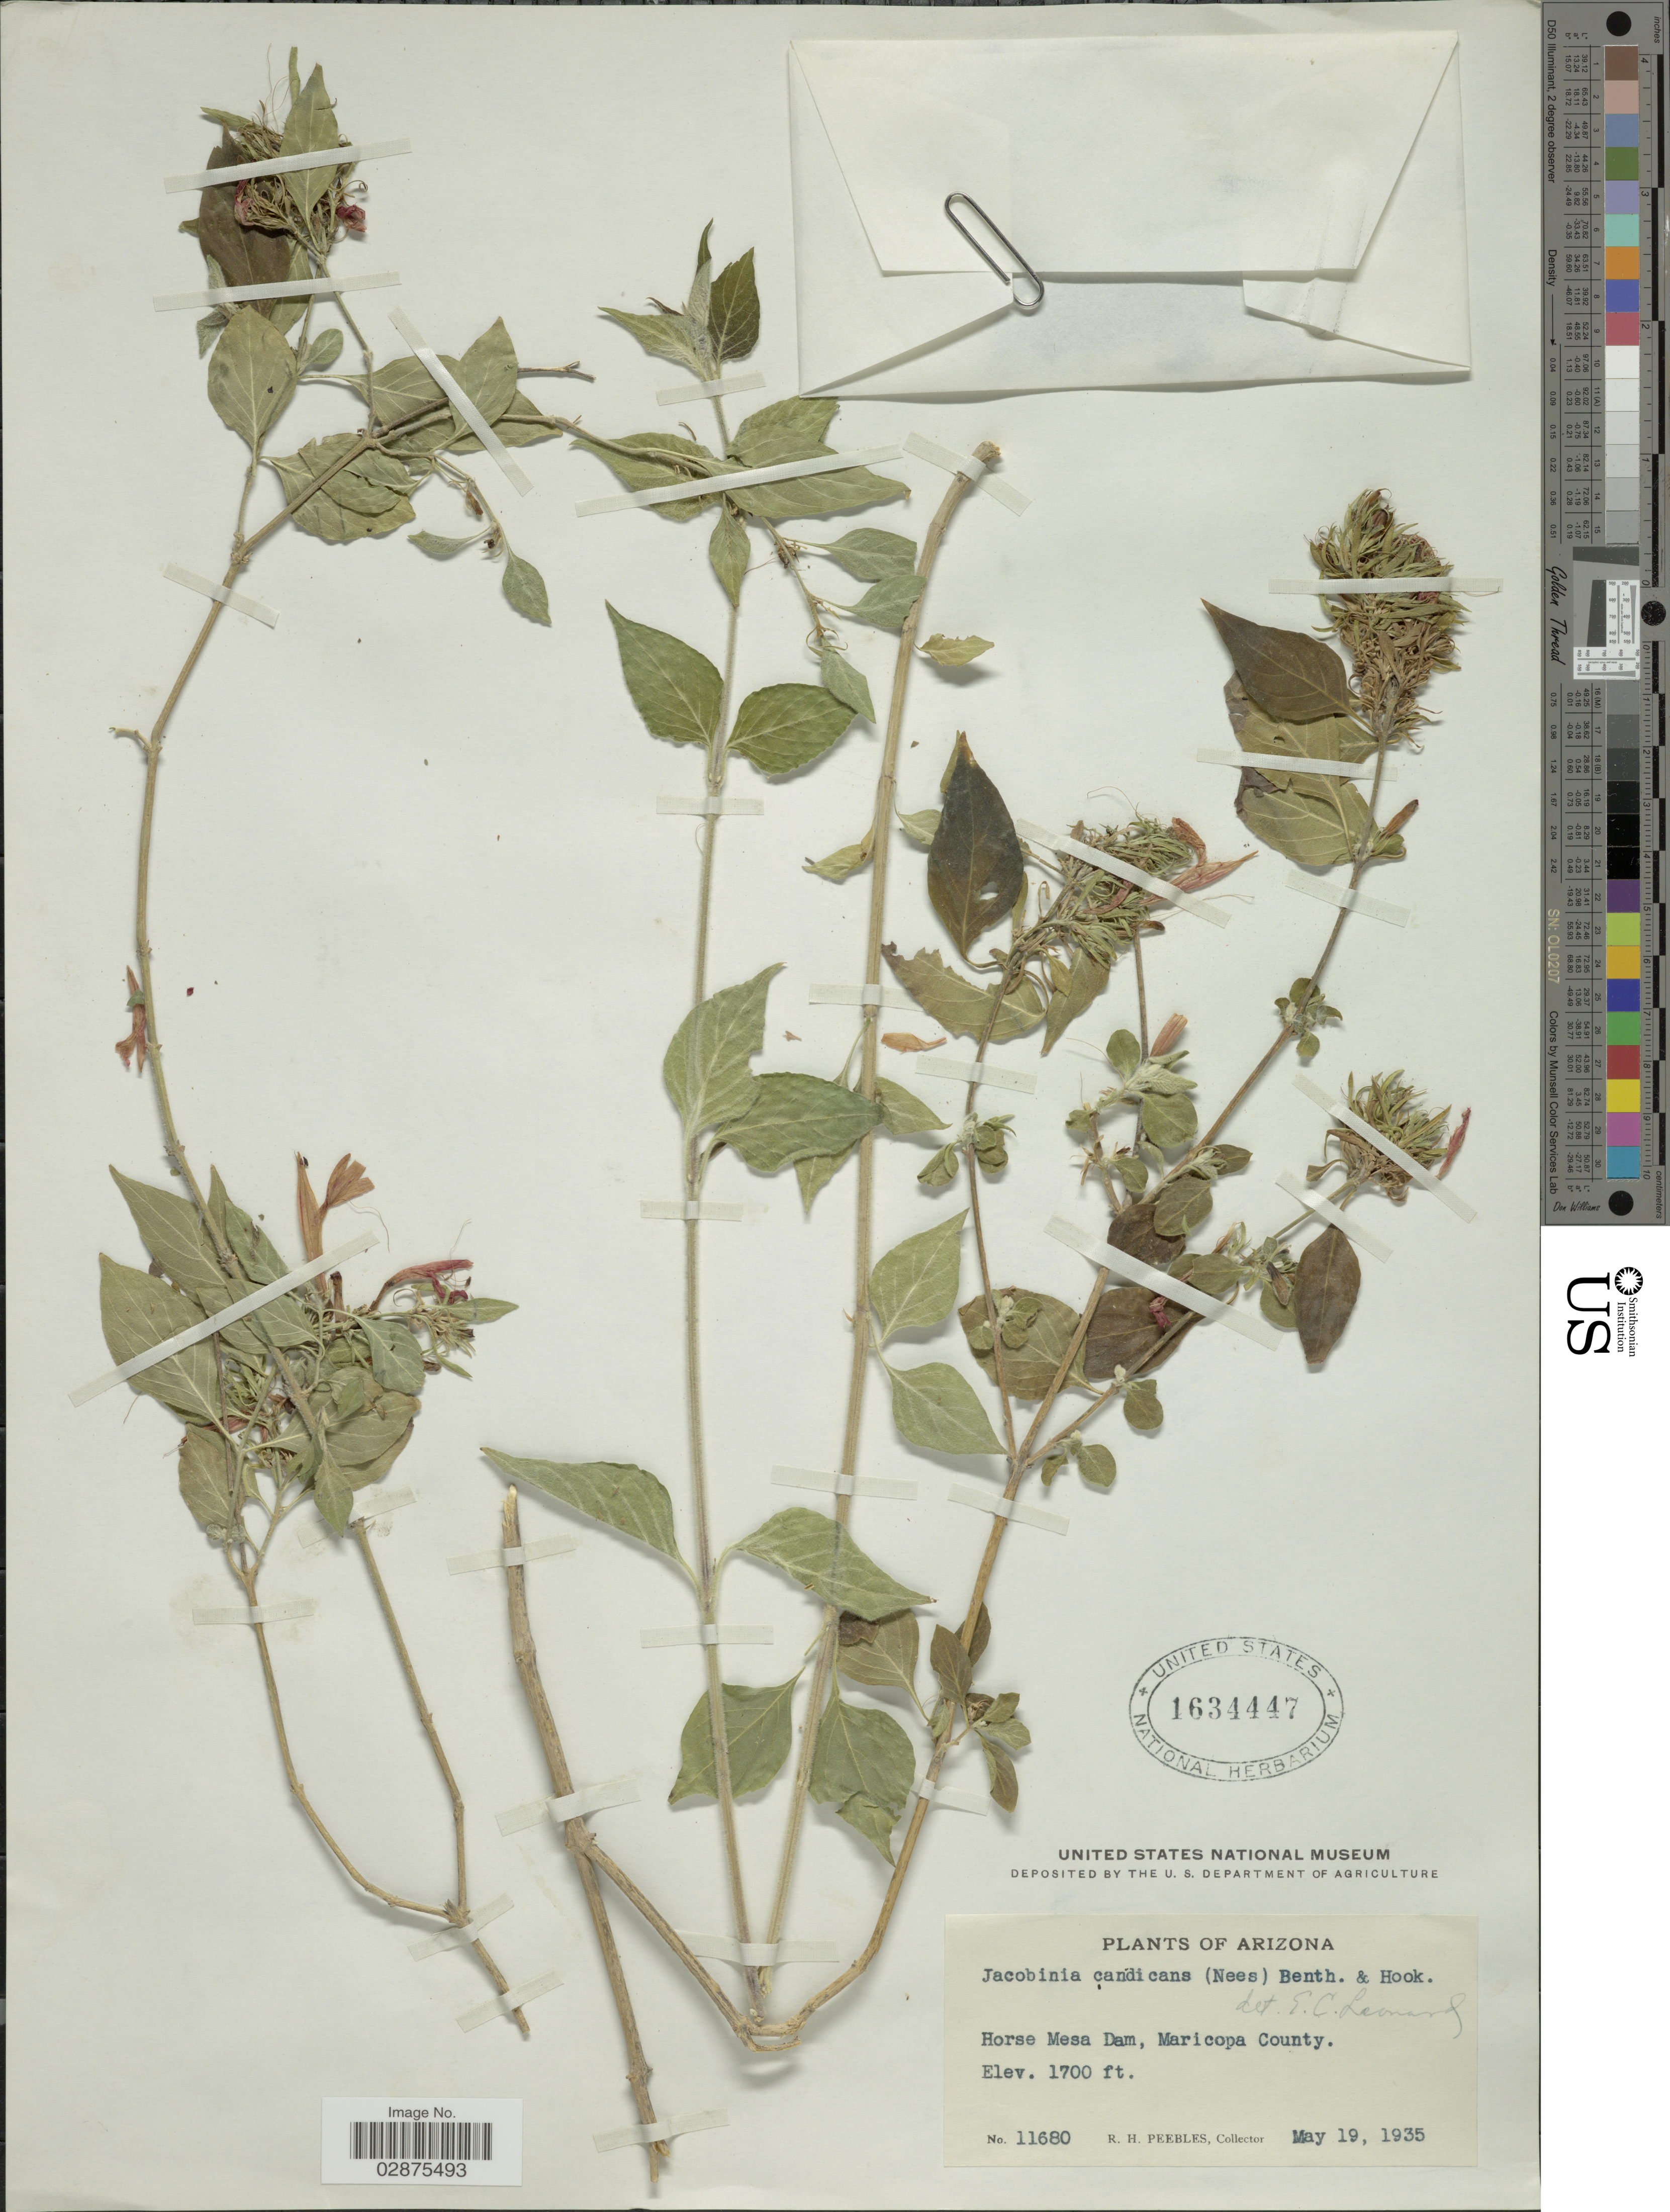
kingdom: Plantae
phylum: Tracheophyta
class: Magnoliopsida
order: Lamiales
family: Acanthaceae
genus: Justicia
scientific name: Justicia candicans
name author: (Nees) L.D. Benson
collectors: R. H. Peebles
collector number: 11680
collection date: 1935-05-19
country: United States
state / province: Arizona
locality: Horse Mesa Dam, Maricopa County.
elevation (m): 518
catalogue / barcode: US 1634447